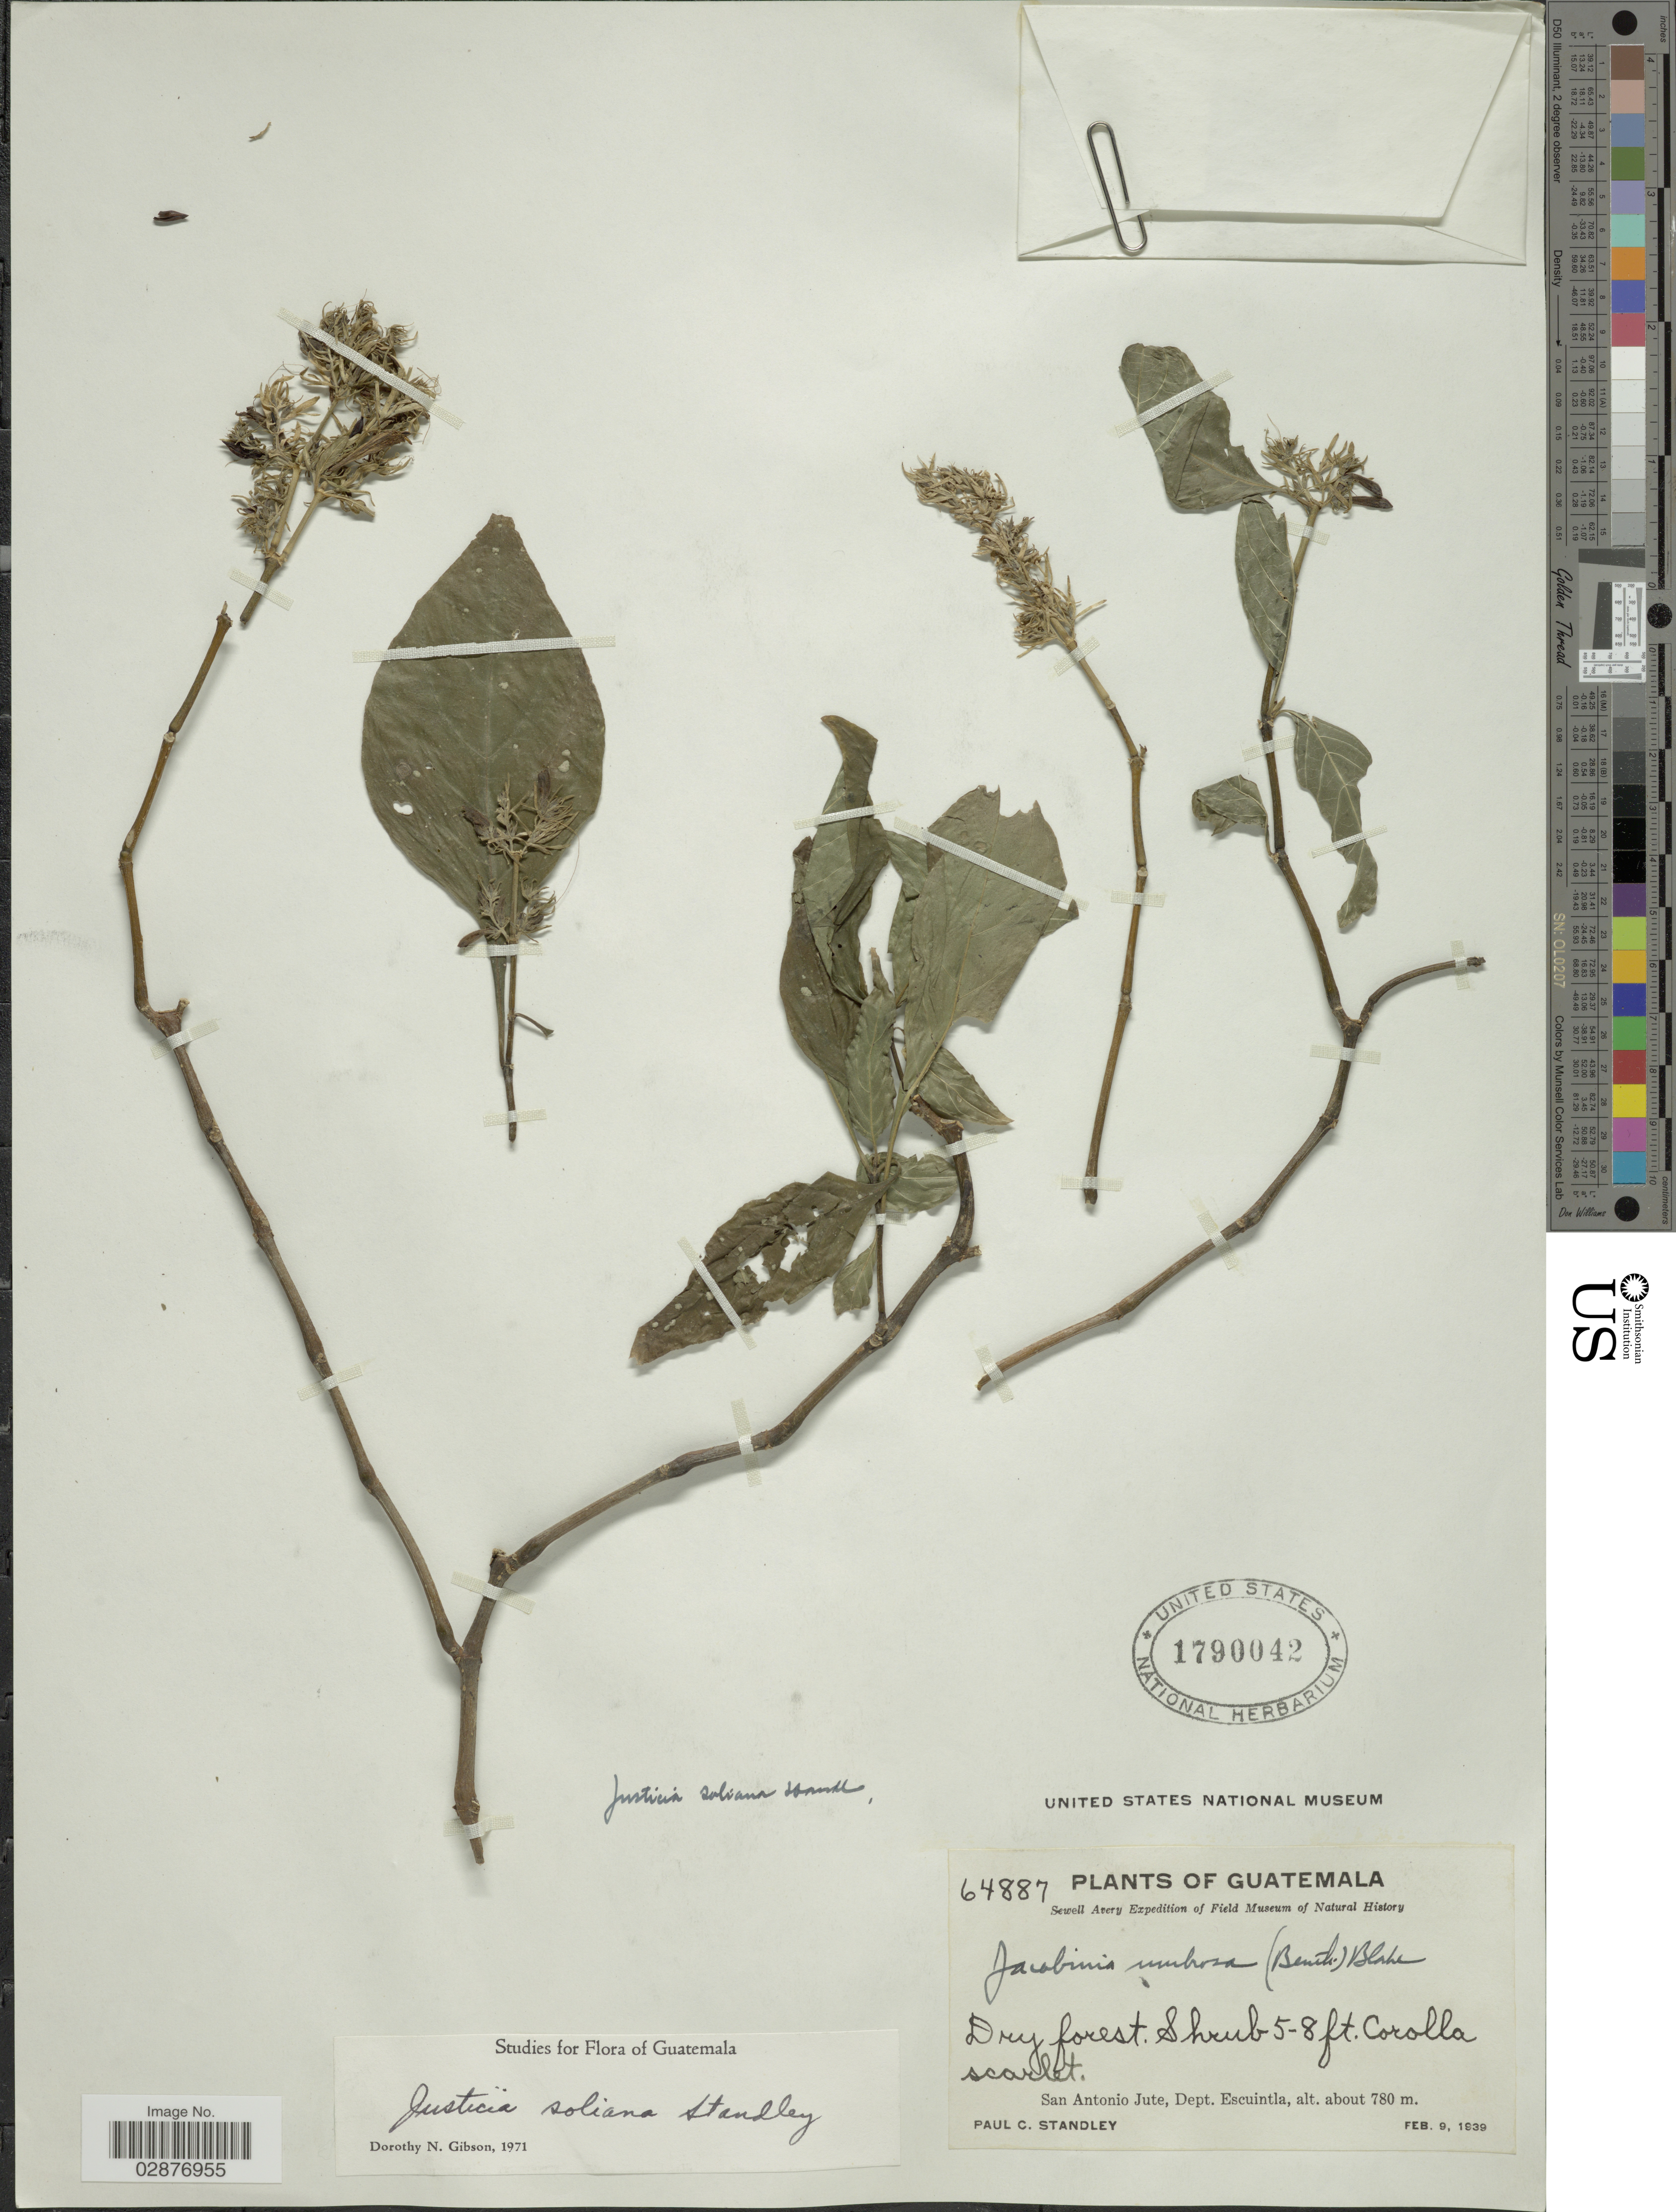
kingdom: Plantae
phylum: Tracheophyta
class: Magnoliopsida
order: Lamiales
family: Acanthaceae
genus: Justicia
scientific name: Justicia soliana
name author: Standl.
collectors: P. C. Standley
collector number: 64887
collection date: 1939-02-09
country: Guatemala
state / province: Escuintla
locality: San Antonio Jute, Dept. Escuintla.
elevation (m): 780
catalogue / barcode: US 1790042